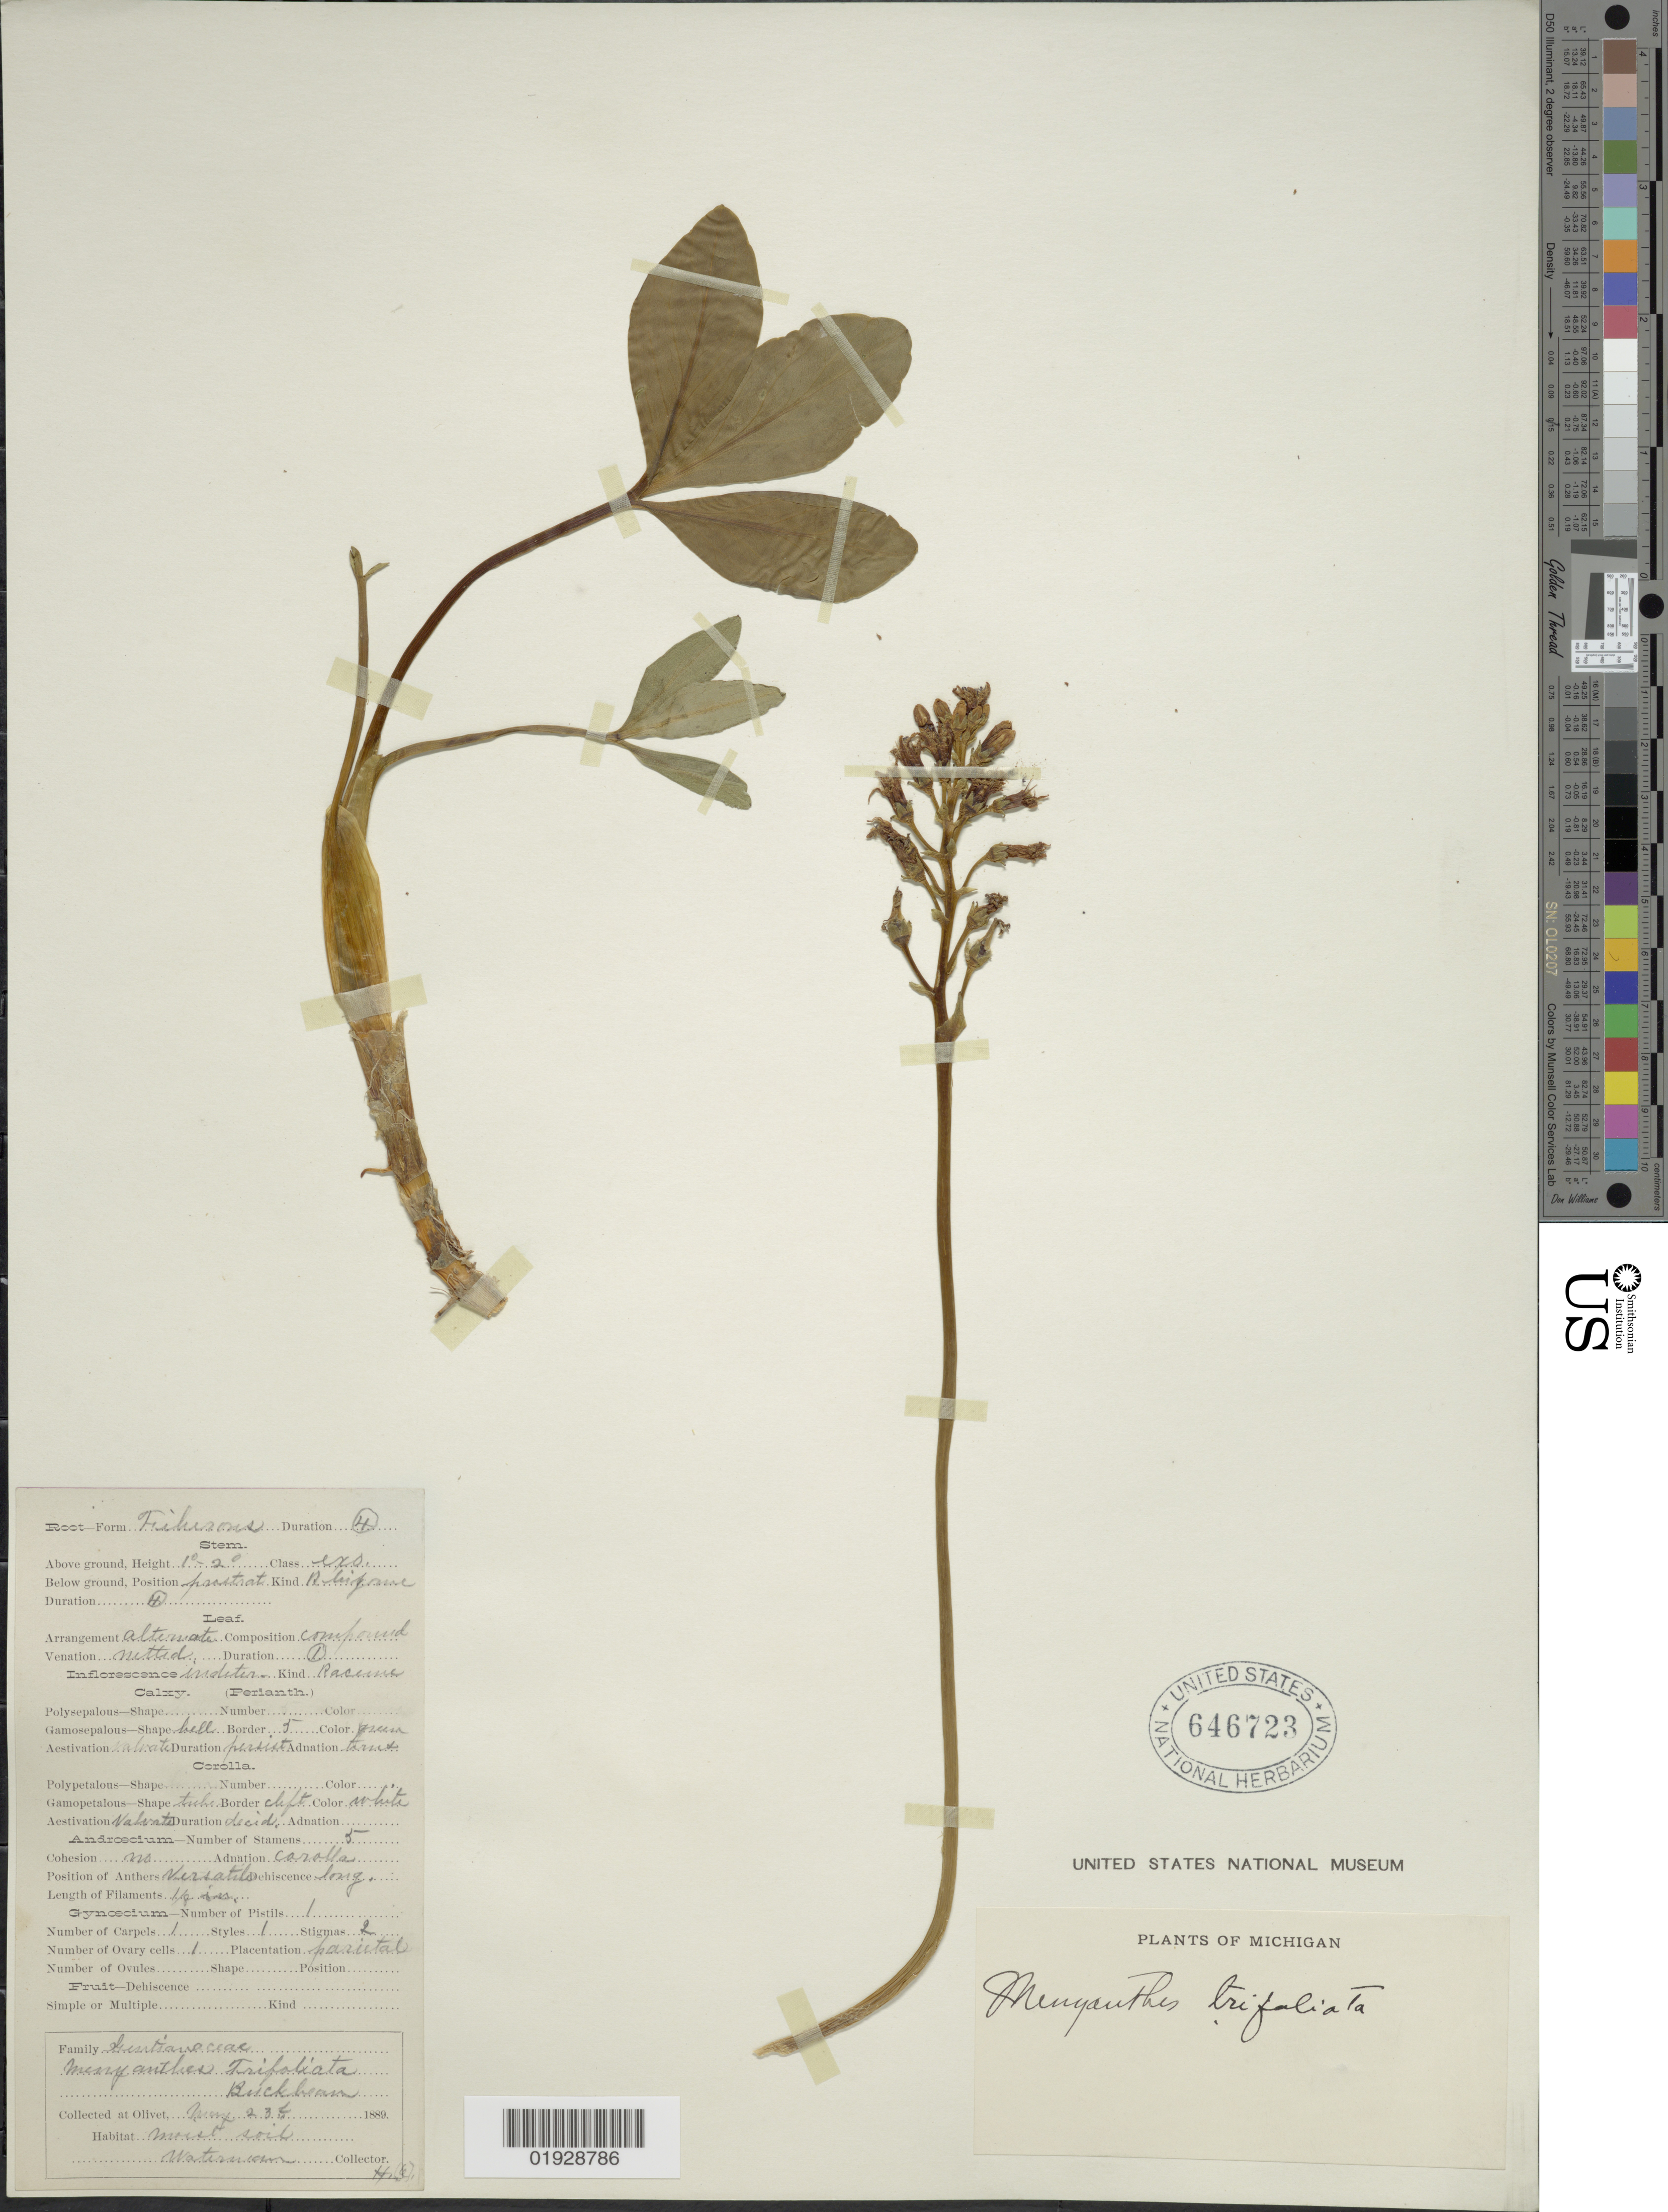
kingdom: Plantae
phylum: Tracheophyta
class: Magnoliopsida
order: Asterales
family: Menyanthaceae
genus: Menyanthes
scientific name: Menyanthes trifoliata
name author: L.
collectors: -. Waterman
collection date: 1889-05-23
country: United States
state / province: Michigan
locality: Olivet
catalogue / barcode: US 646723